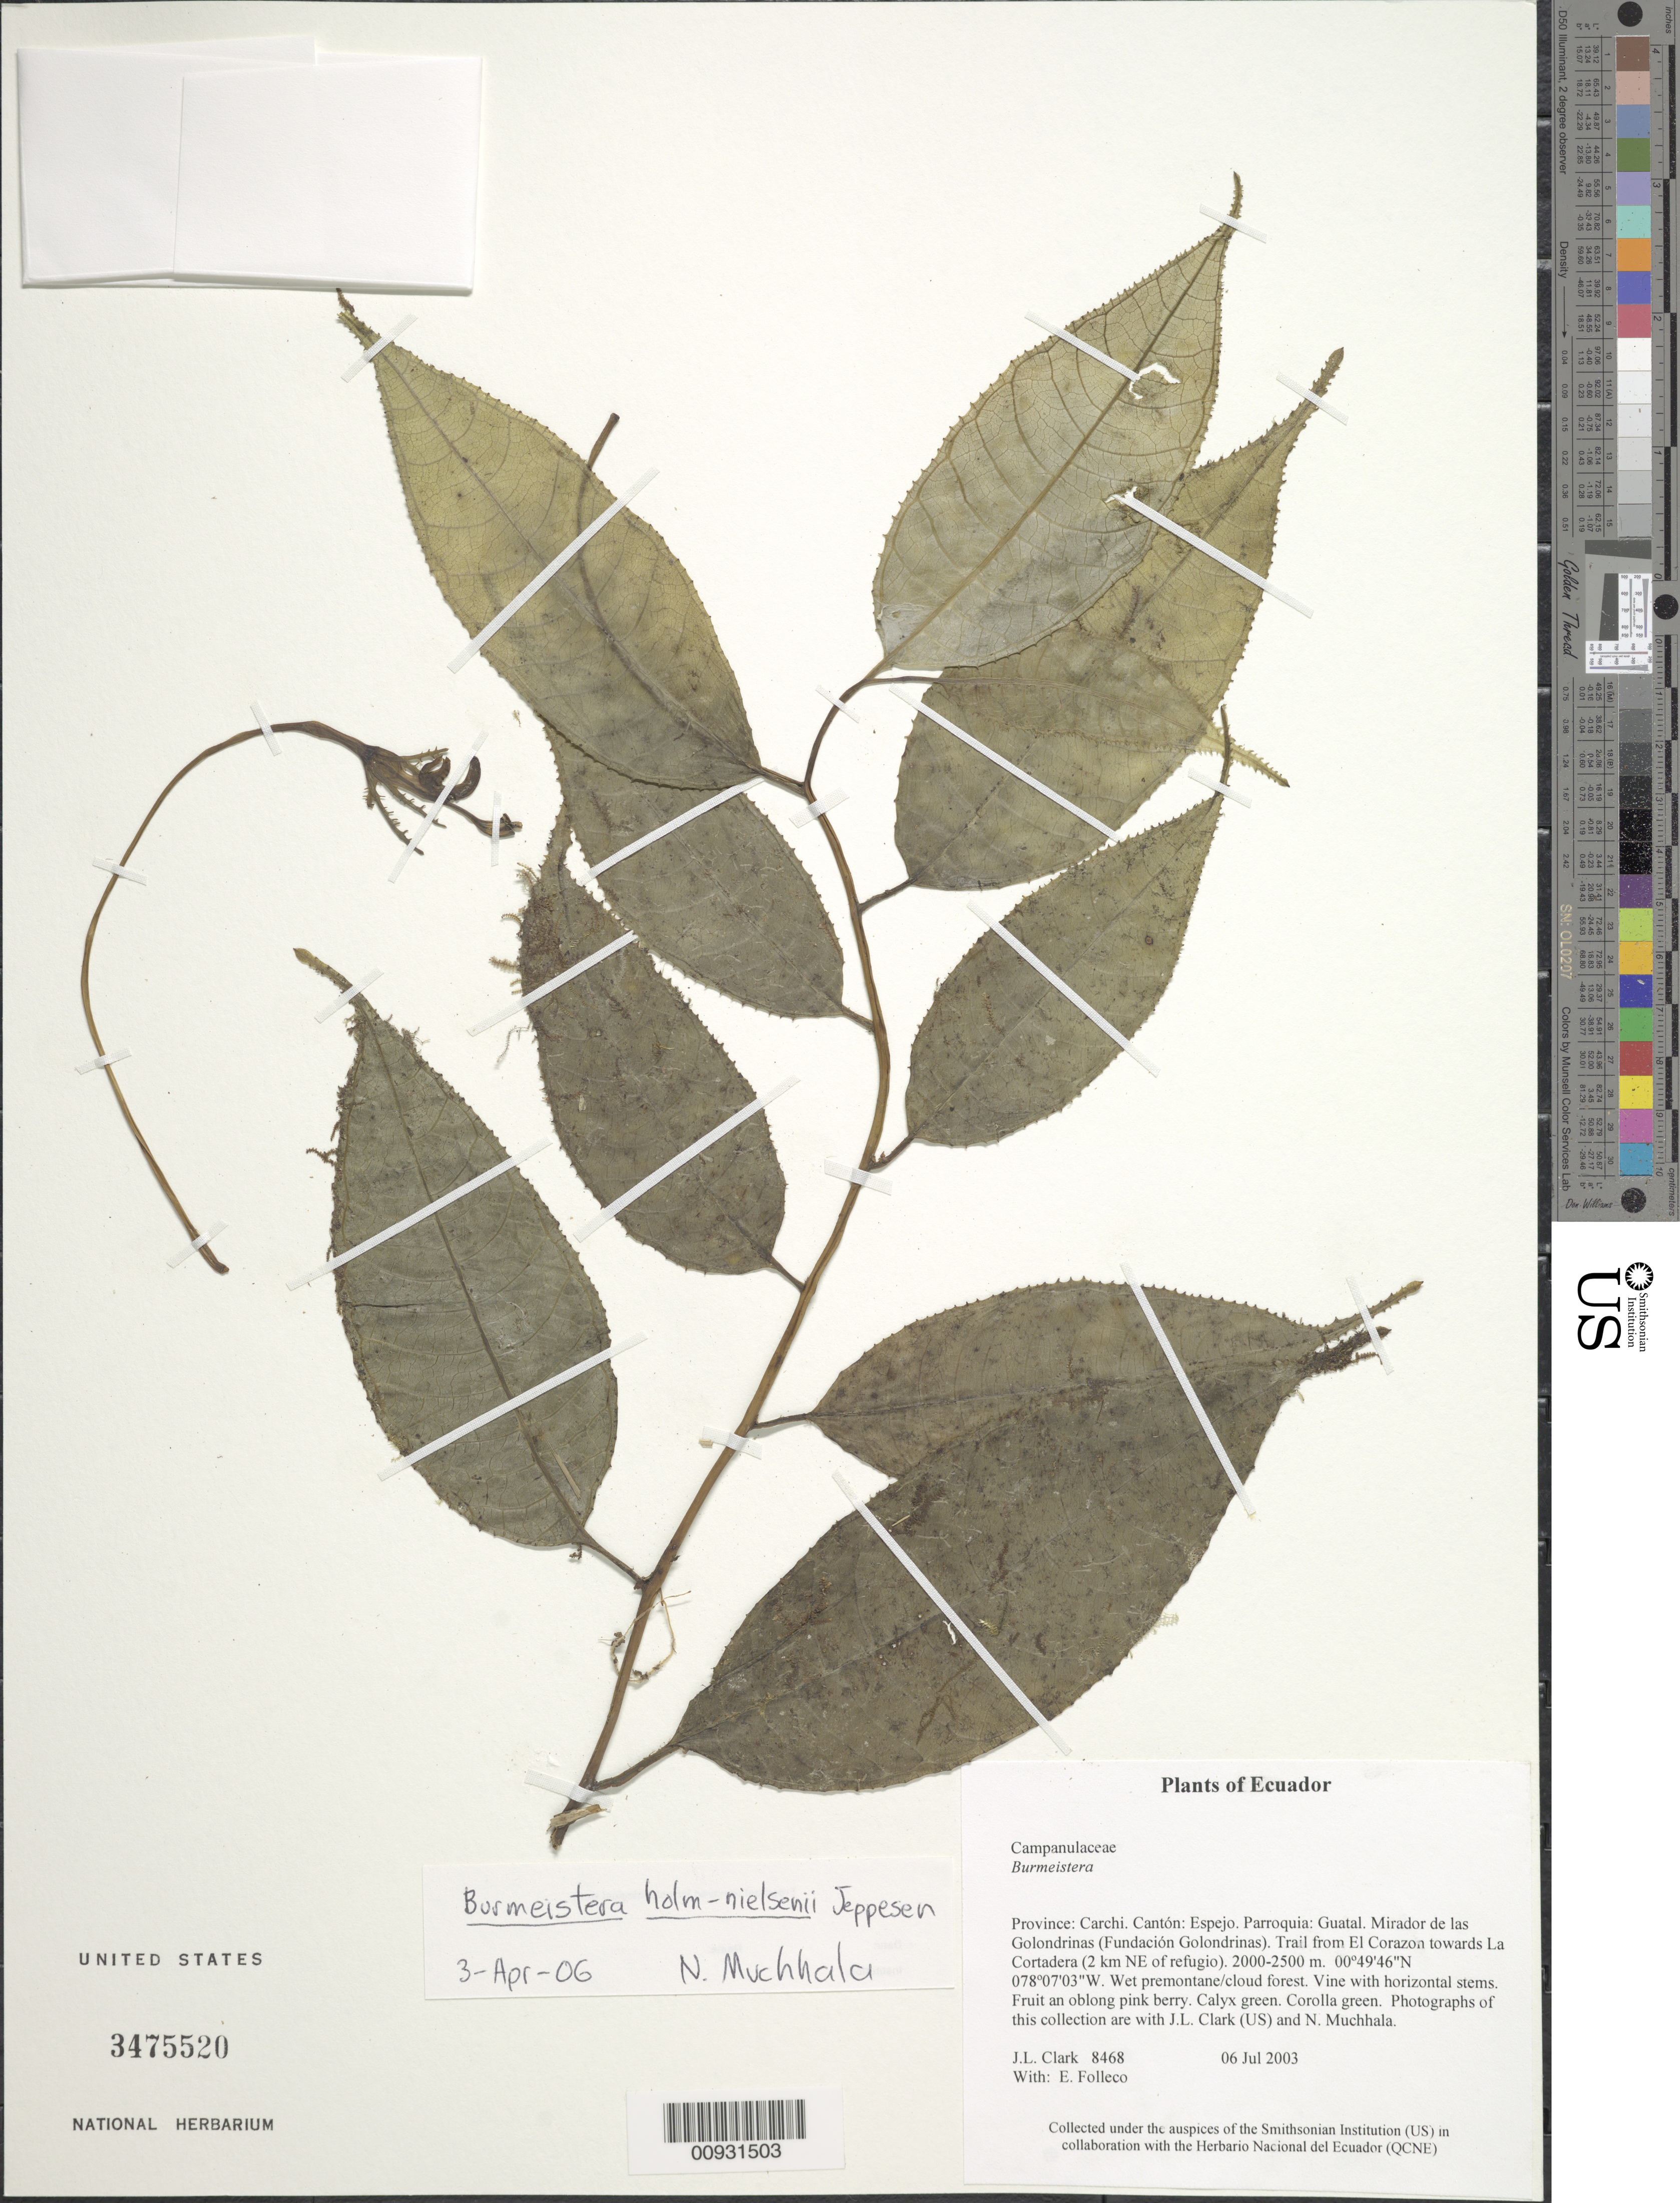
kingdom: Plantae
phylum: Tracheophyta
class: Magnoliopsida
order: Asterales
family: Campanulaceae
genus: Burmeistera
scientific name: Burmeistera holm-nielsenii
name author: Jeppesen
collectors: J. L. Clark & E. Folleco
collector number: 08468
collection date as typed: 06 Jul 2003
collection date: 2003-07-06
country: Ecuador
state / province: Carchi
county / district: Espejo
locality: Parroquia: Guatal. Mirador de las Golondrinas (Fundación Golondrinas). Trail from El Corazon towards La Cortadera (2 km NE of refugio).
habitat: Wet premontane/cloud forest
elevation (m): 2000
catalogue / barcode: US 3475520